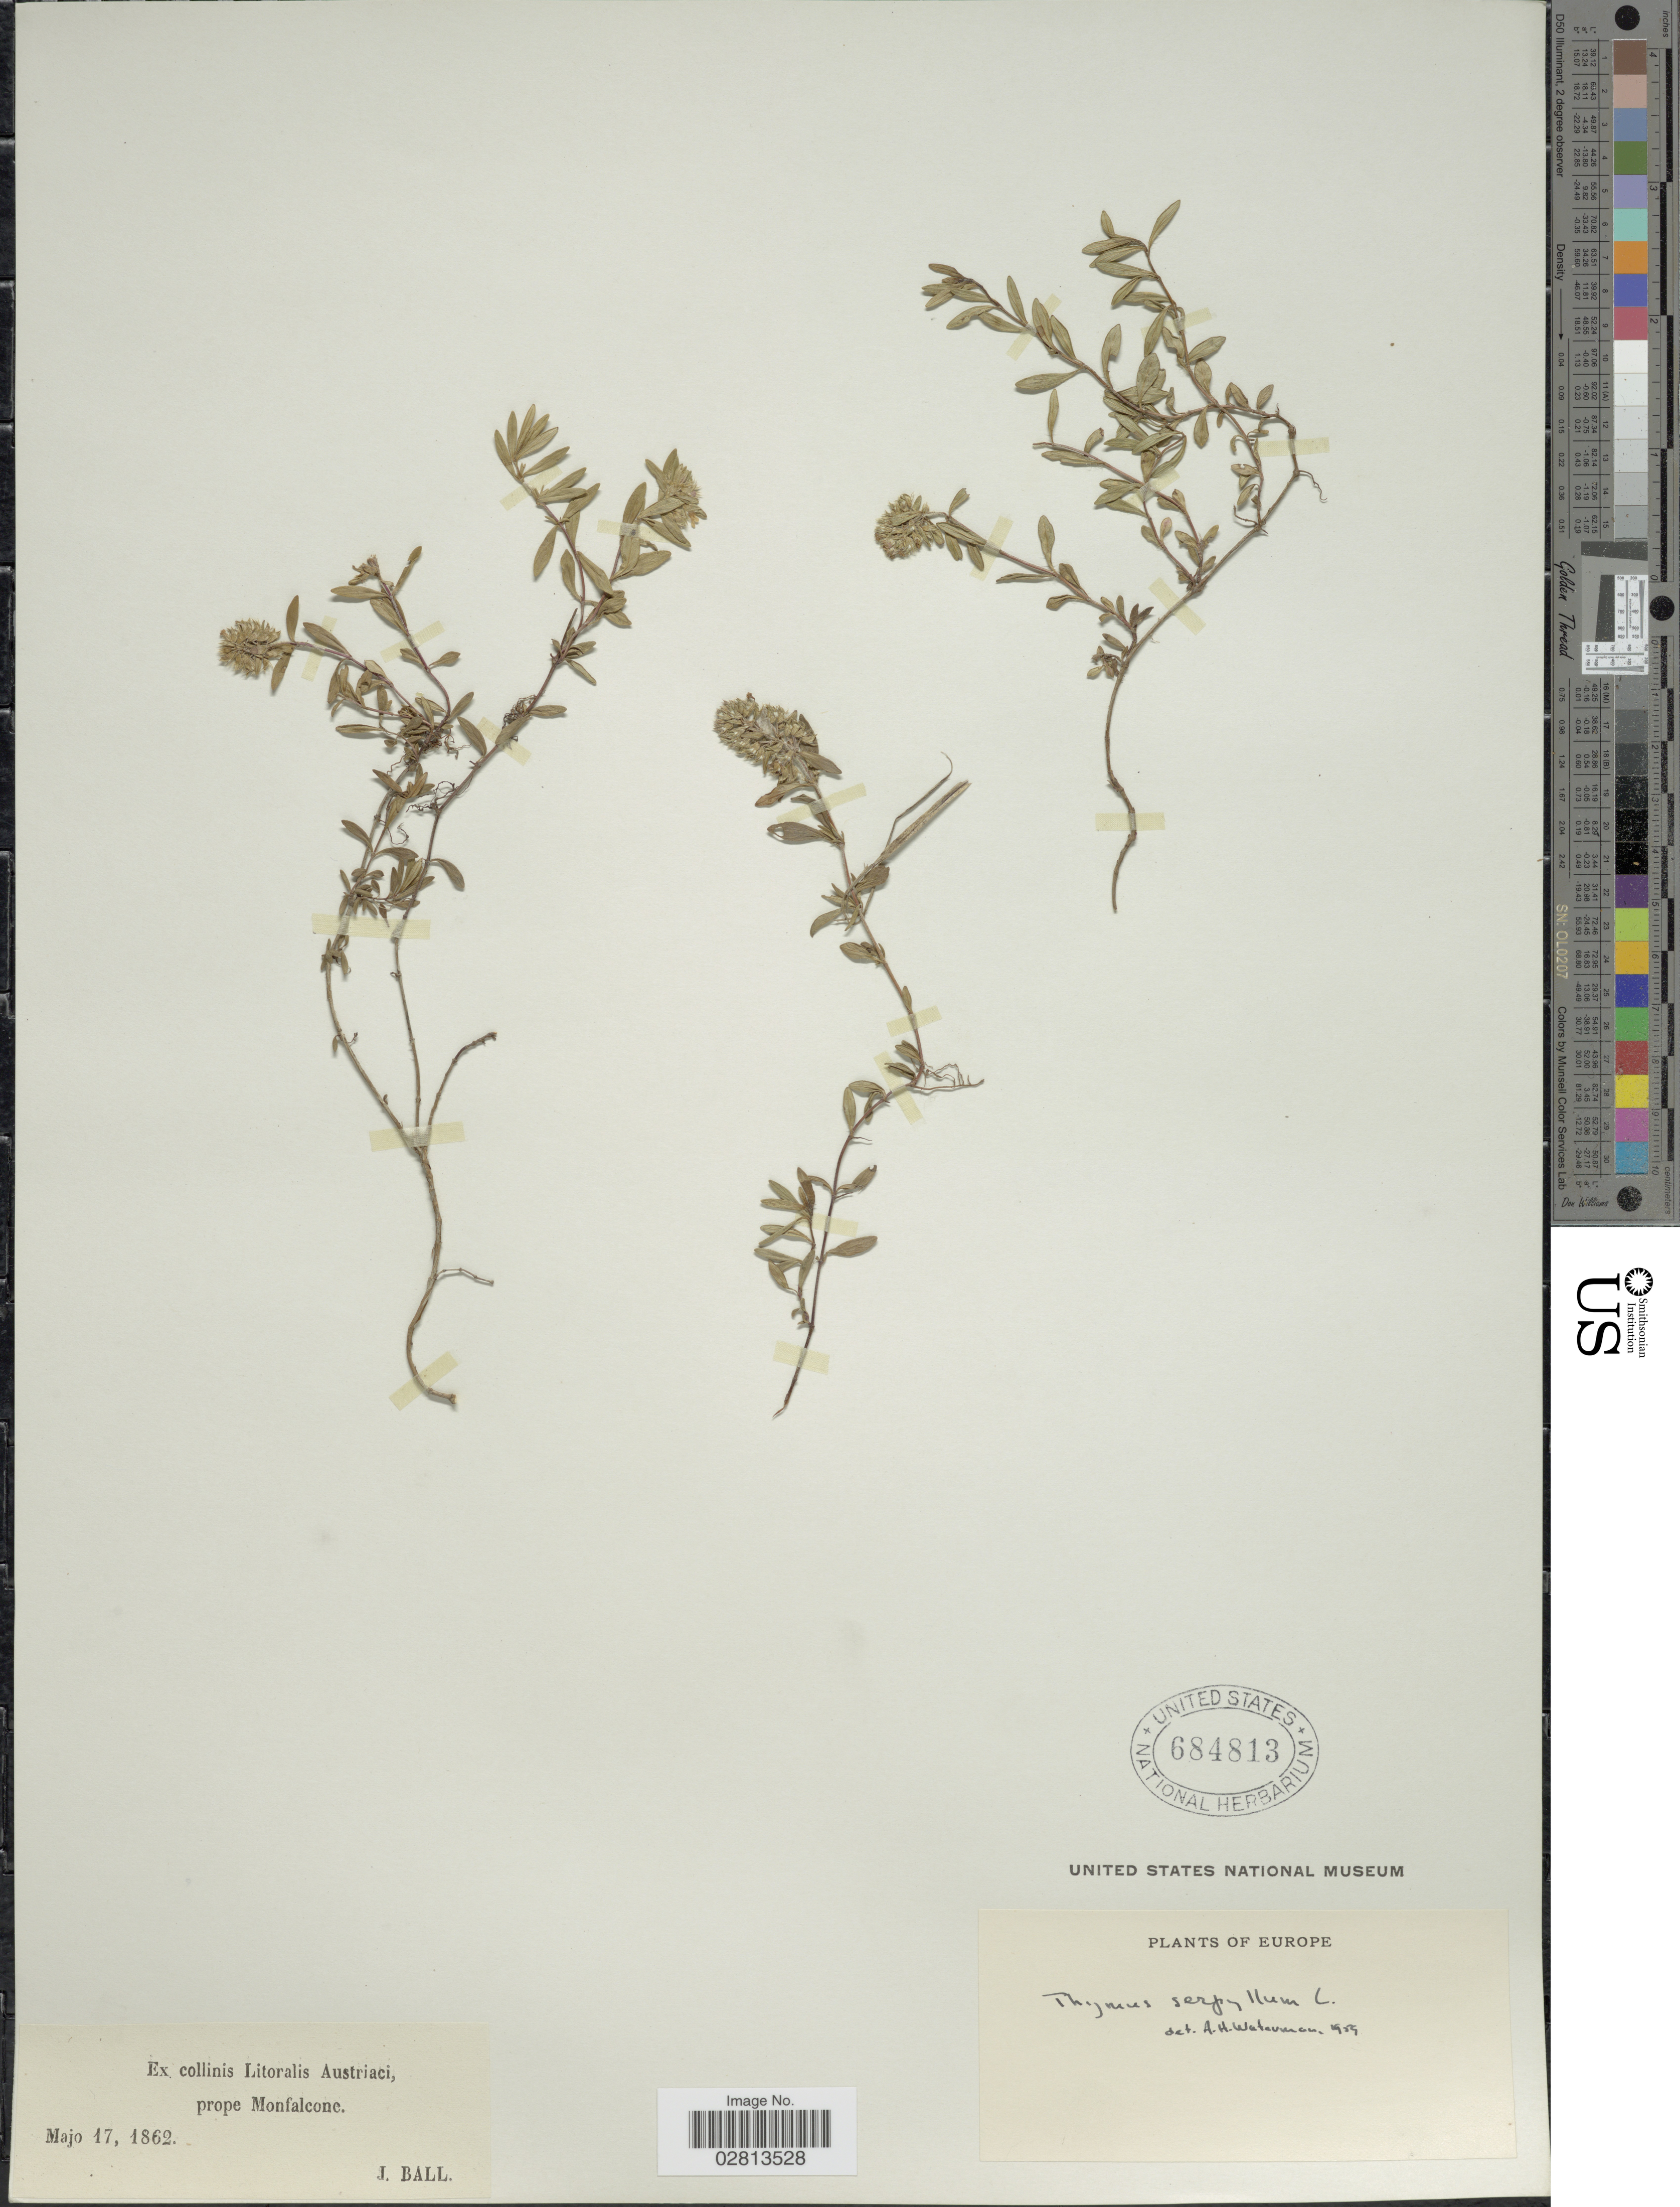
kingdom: Plantae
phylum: Tracheophyta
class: Magnoliopsida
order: Lamiales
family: Lamiaceae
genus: Thymus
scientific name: Thymus serpyllum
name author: L.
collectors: J. Ball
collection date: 1862-05-17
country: Austria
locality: Ex collinis Litoralis Austriaci, prope Monfalcone, Europe.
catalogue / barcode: US 684813